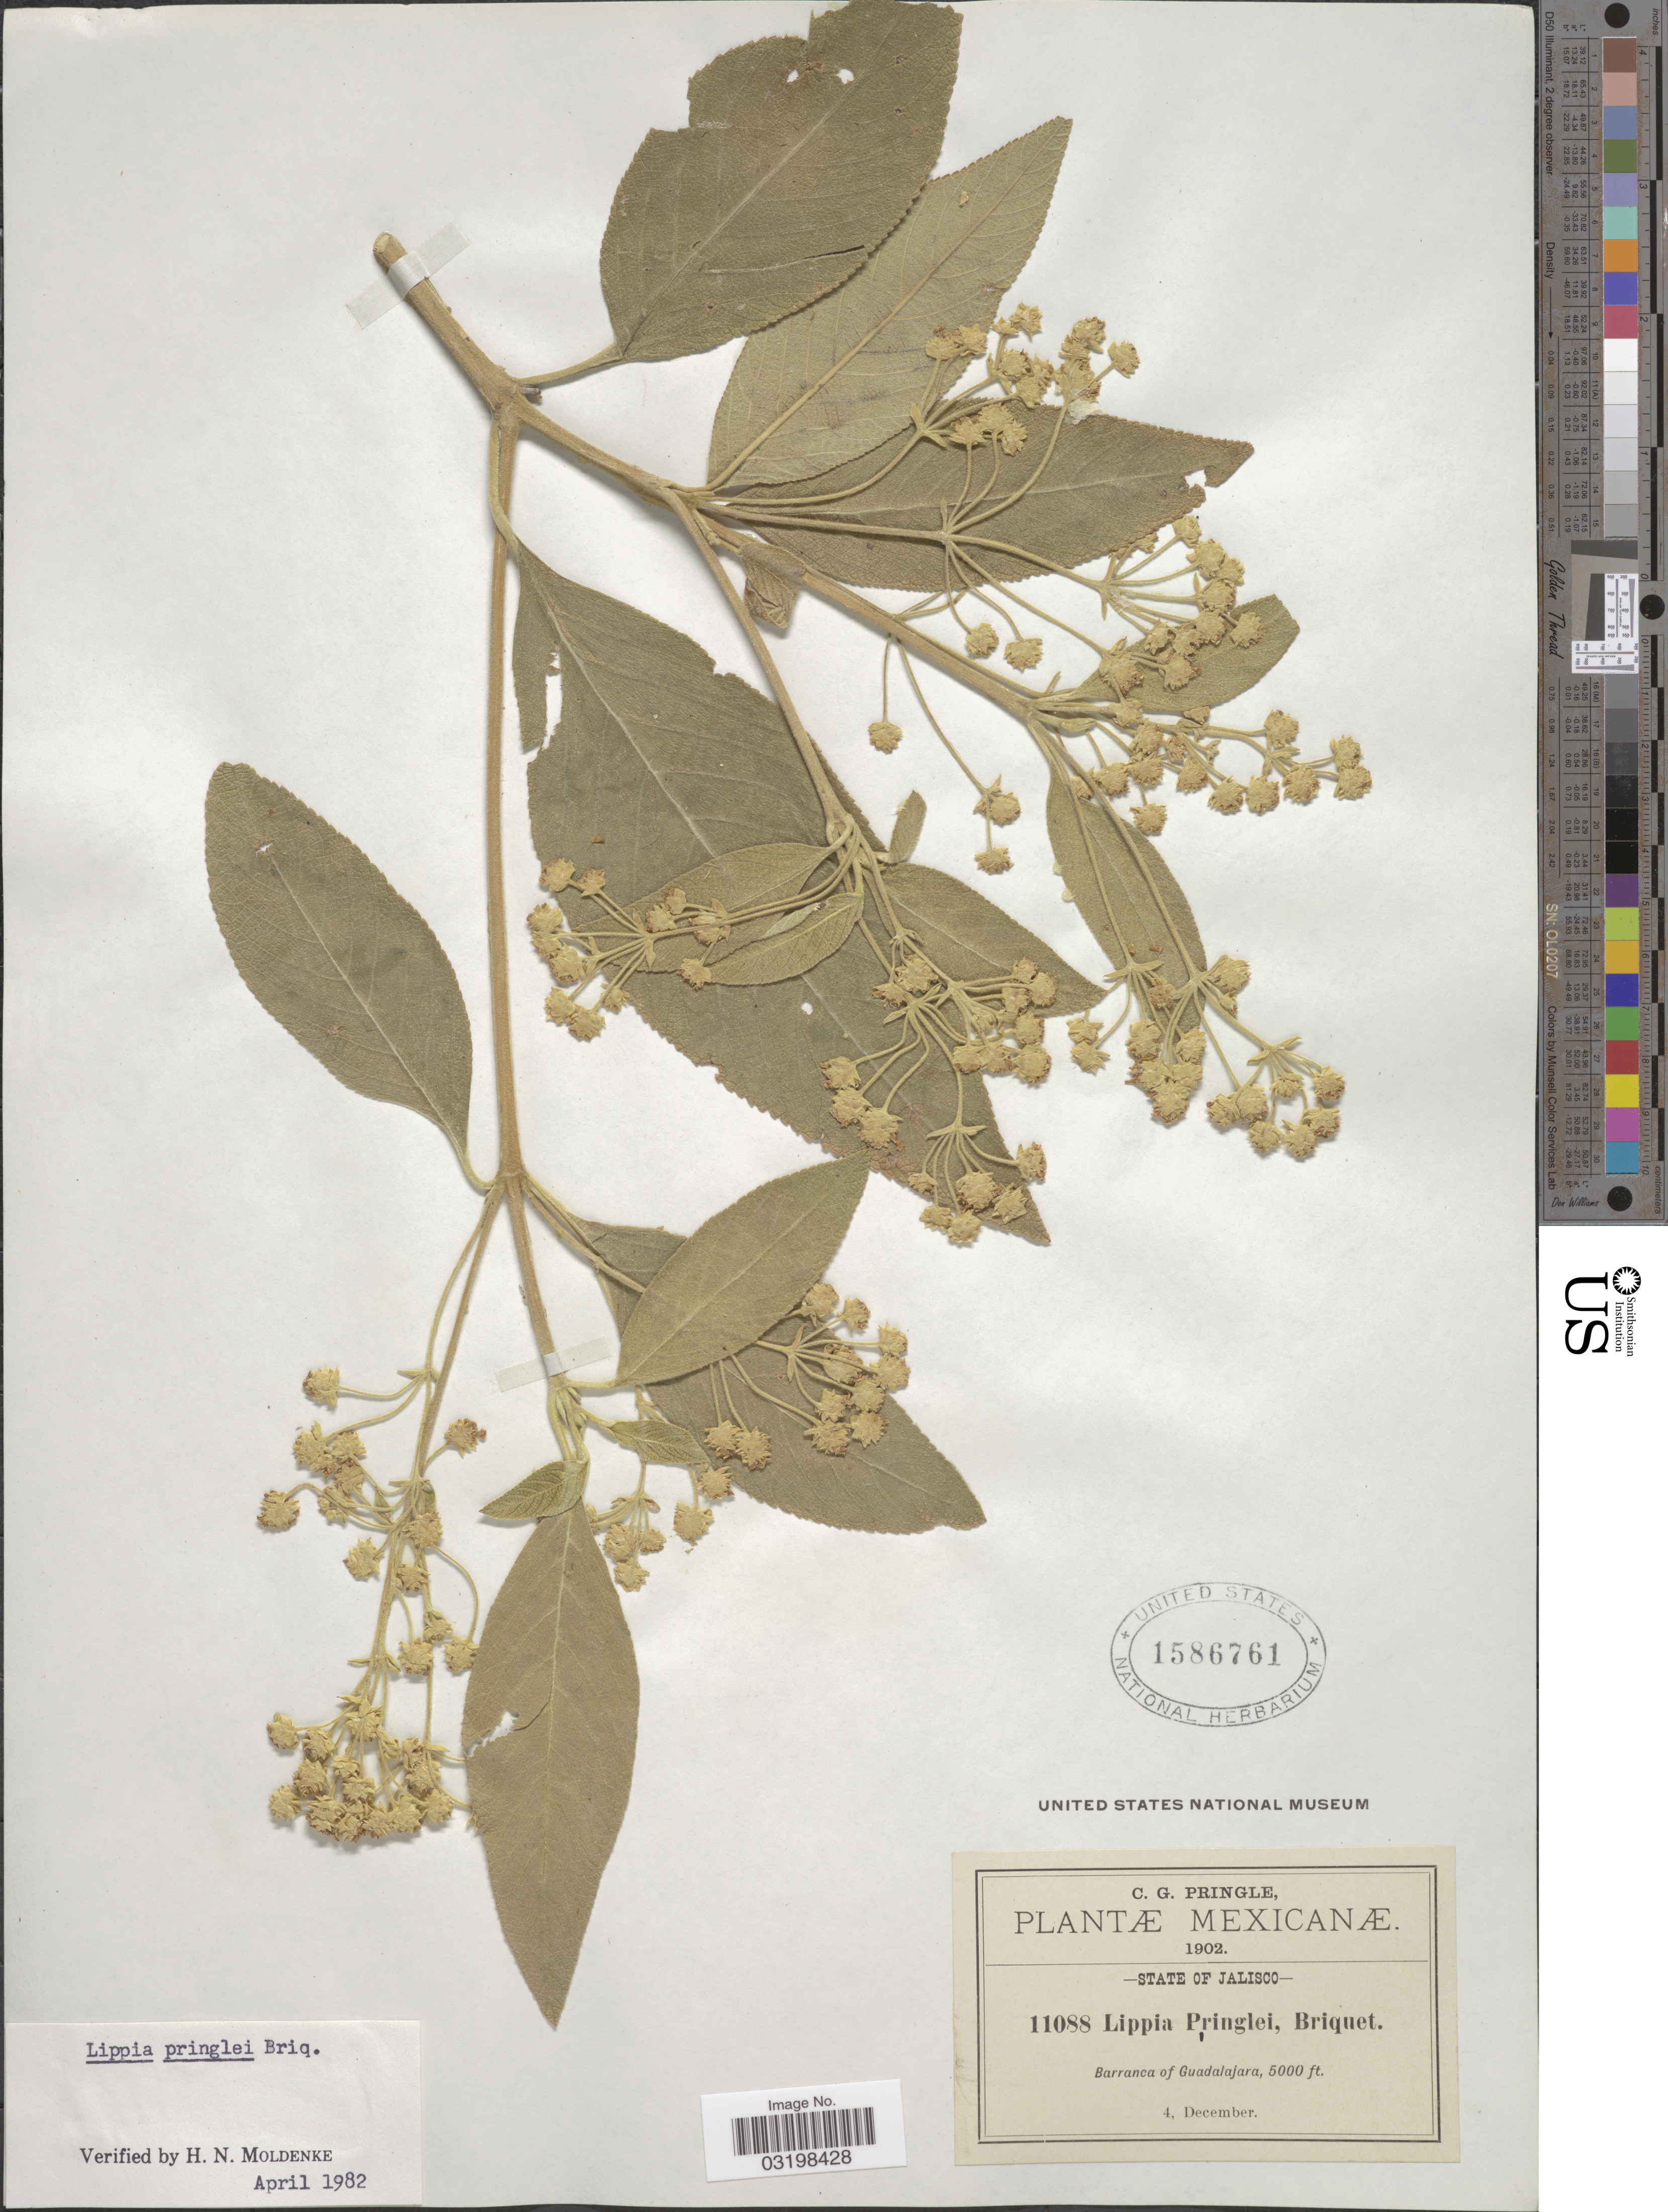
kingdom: Plantae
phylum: Tracheophyta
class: Magnoliopsida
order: Lamiales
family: Verbenaceae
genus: Lippia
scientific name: Lippia umbellata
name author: Cav.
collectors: C. G. Pringle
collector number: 11088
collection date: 1902-12-04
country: Mexico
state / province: Jalisco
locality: Barranca of Guadalajara.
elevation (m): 1524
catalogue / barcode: US 1586761